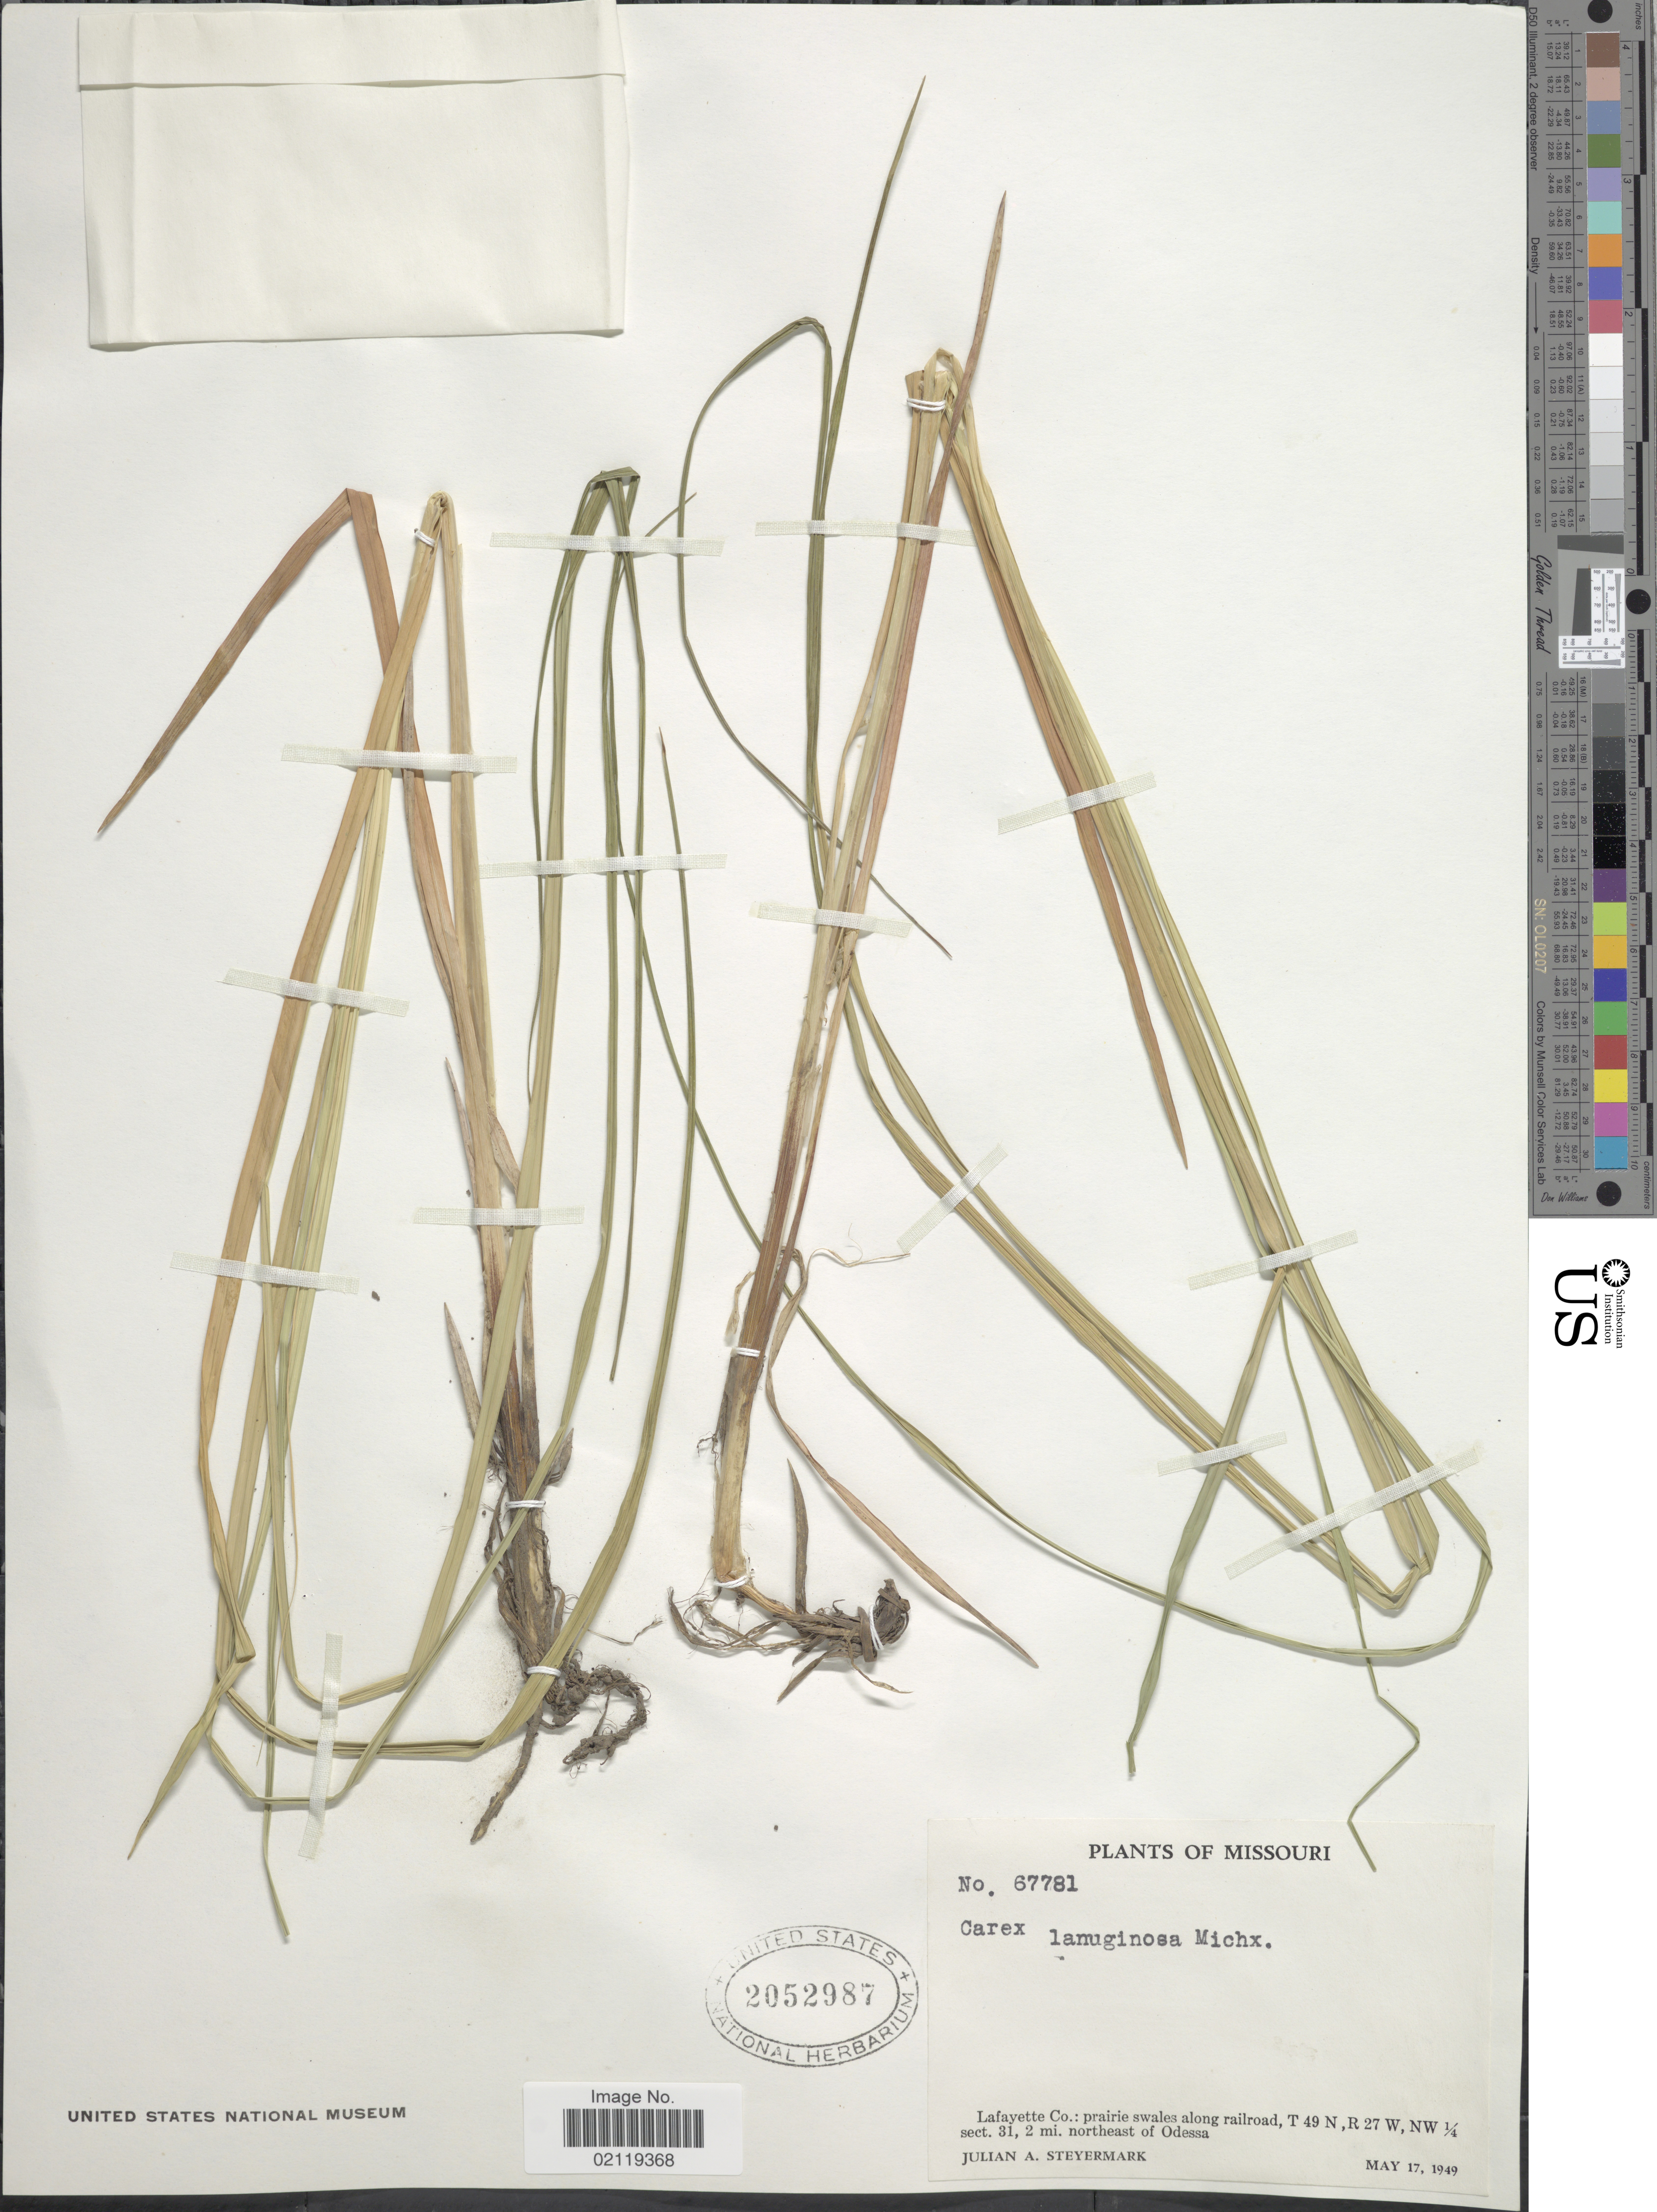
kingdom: Plantae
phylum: Tracheophyta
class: Liliopsida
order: Poales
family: Cyperaceae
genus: Carex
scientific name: Carex pellita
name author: Muhl. ex Willd.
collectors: J. Steyermark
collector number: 67781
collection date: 1949-05-17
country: United States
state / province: Missouri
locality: Lafayette Co.: prairie swales along railroad, T 49 N, R 27 W, NW 1/4 sect. 31, 2 mi. northeast of Odessa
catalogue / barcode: US 2052987